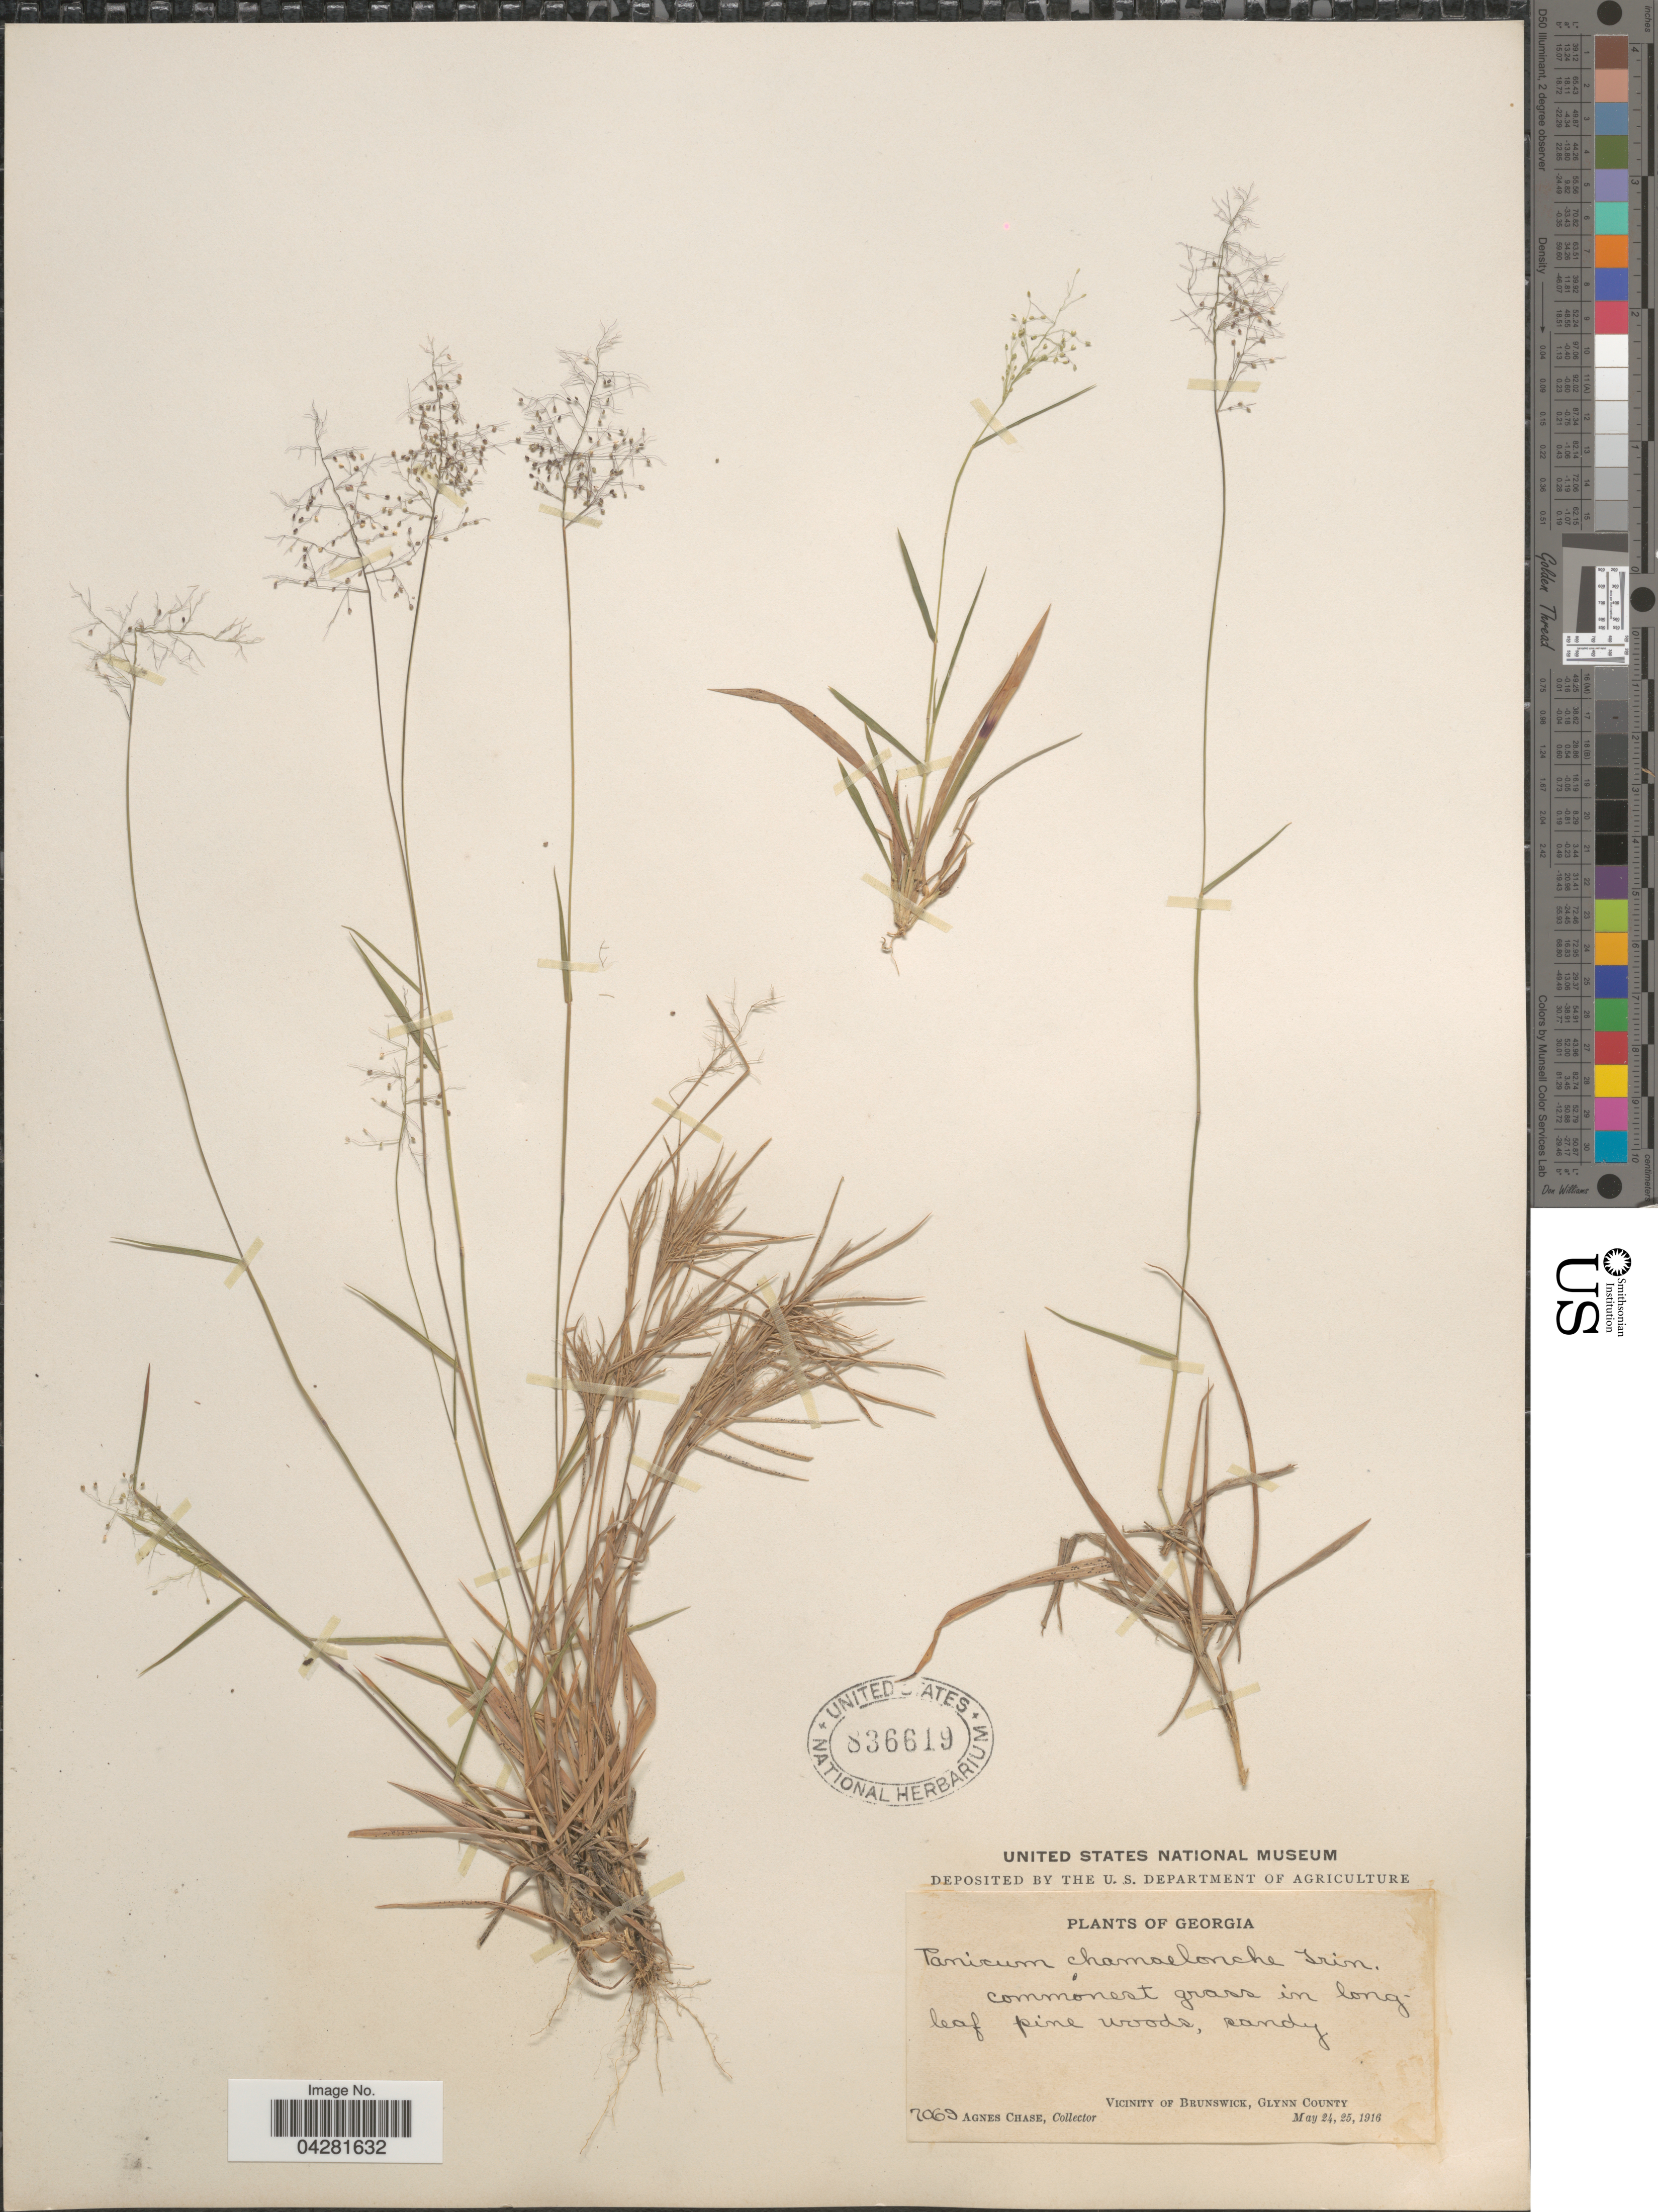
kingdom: Plantae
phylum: Tracheophyta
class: Liliopsida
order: Poales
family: Poaceae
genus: Dichanthelium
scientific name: Dichanthelium ensifolium var. ensifolium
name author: (Baldwin ex Elliot) Gould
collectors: A. Chase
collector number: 7069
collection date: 1916-05-24/1916-05-25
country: United States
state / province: Georgia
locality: Vicinity of Brunswick, Glynn County.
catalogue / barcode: US 836619